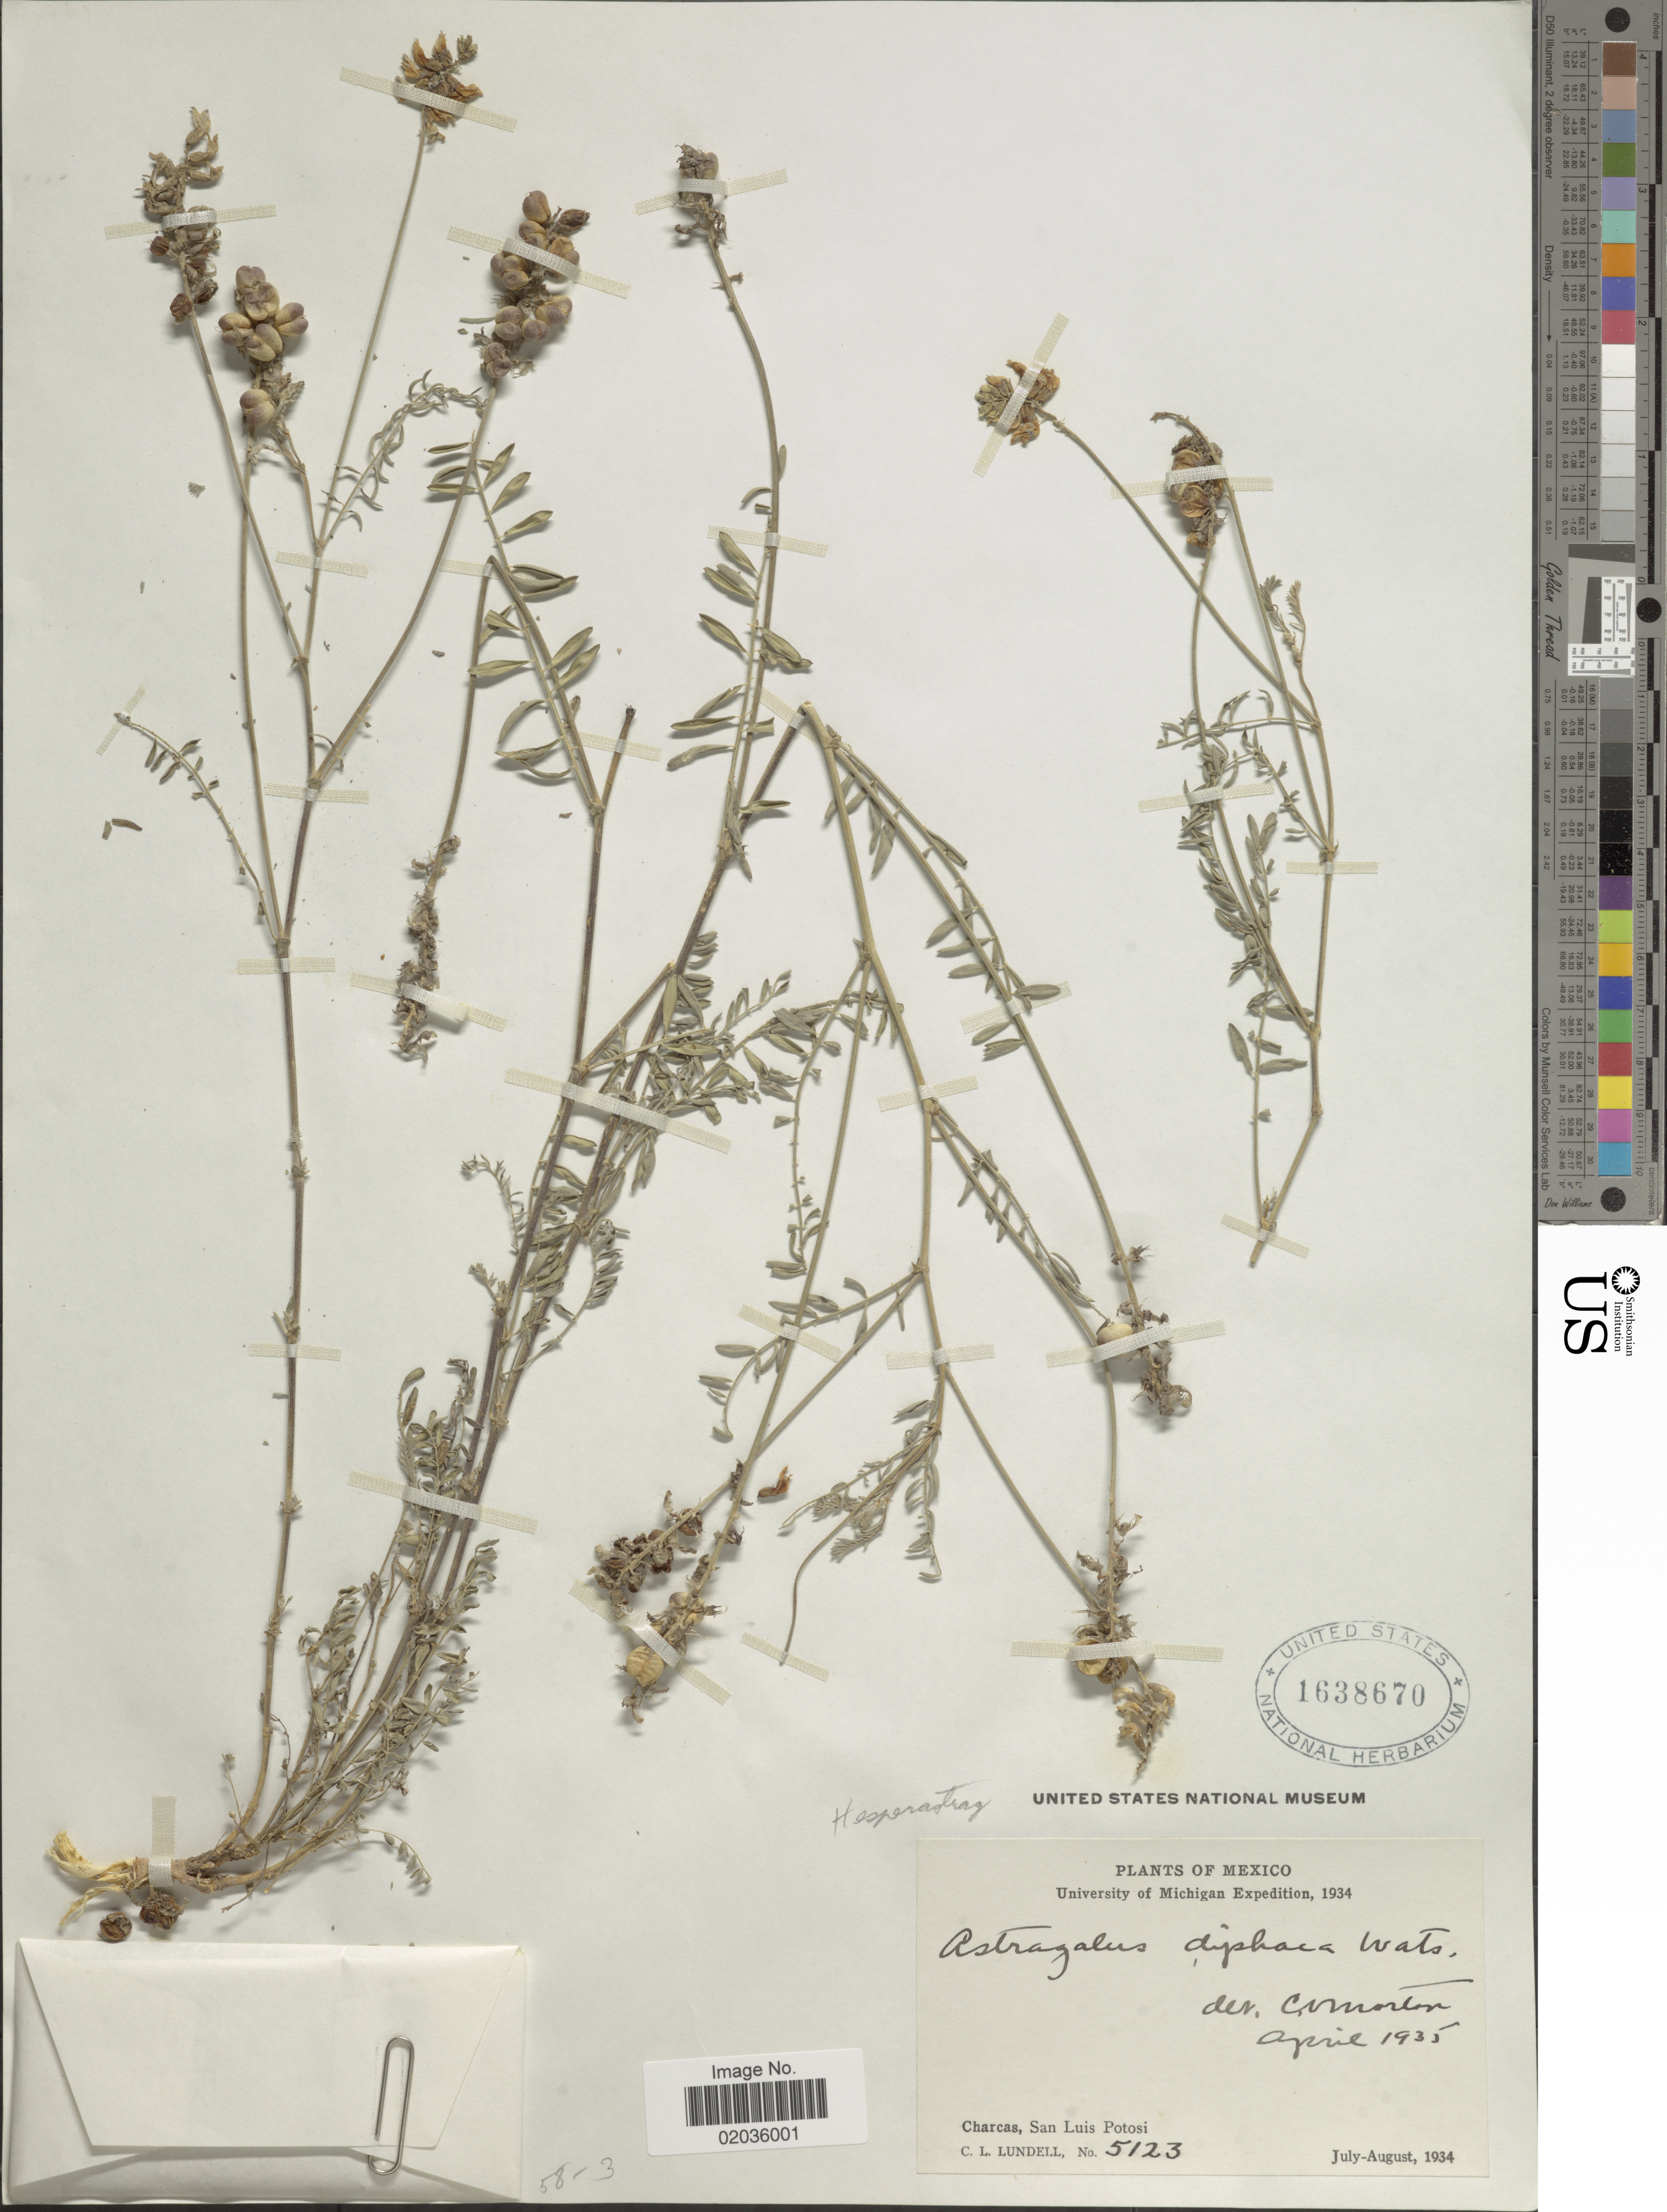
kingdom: Plantae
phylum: Tracheophyta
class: Magnoliopsida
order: Fabales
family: Fabaceae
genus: Astragalus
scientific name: Astragalus diphacus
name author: S. Watson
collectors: C. L. Lundell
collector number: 123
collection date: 1934-07/1934-08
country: Mexico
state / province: San Luis Potosí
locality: Charcas, San Luis Potosi, Mexico.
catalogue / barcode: US 1638670